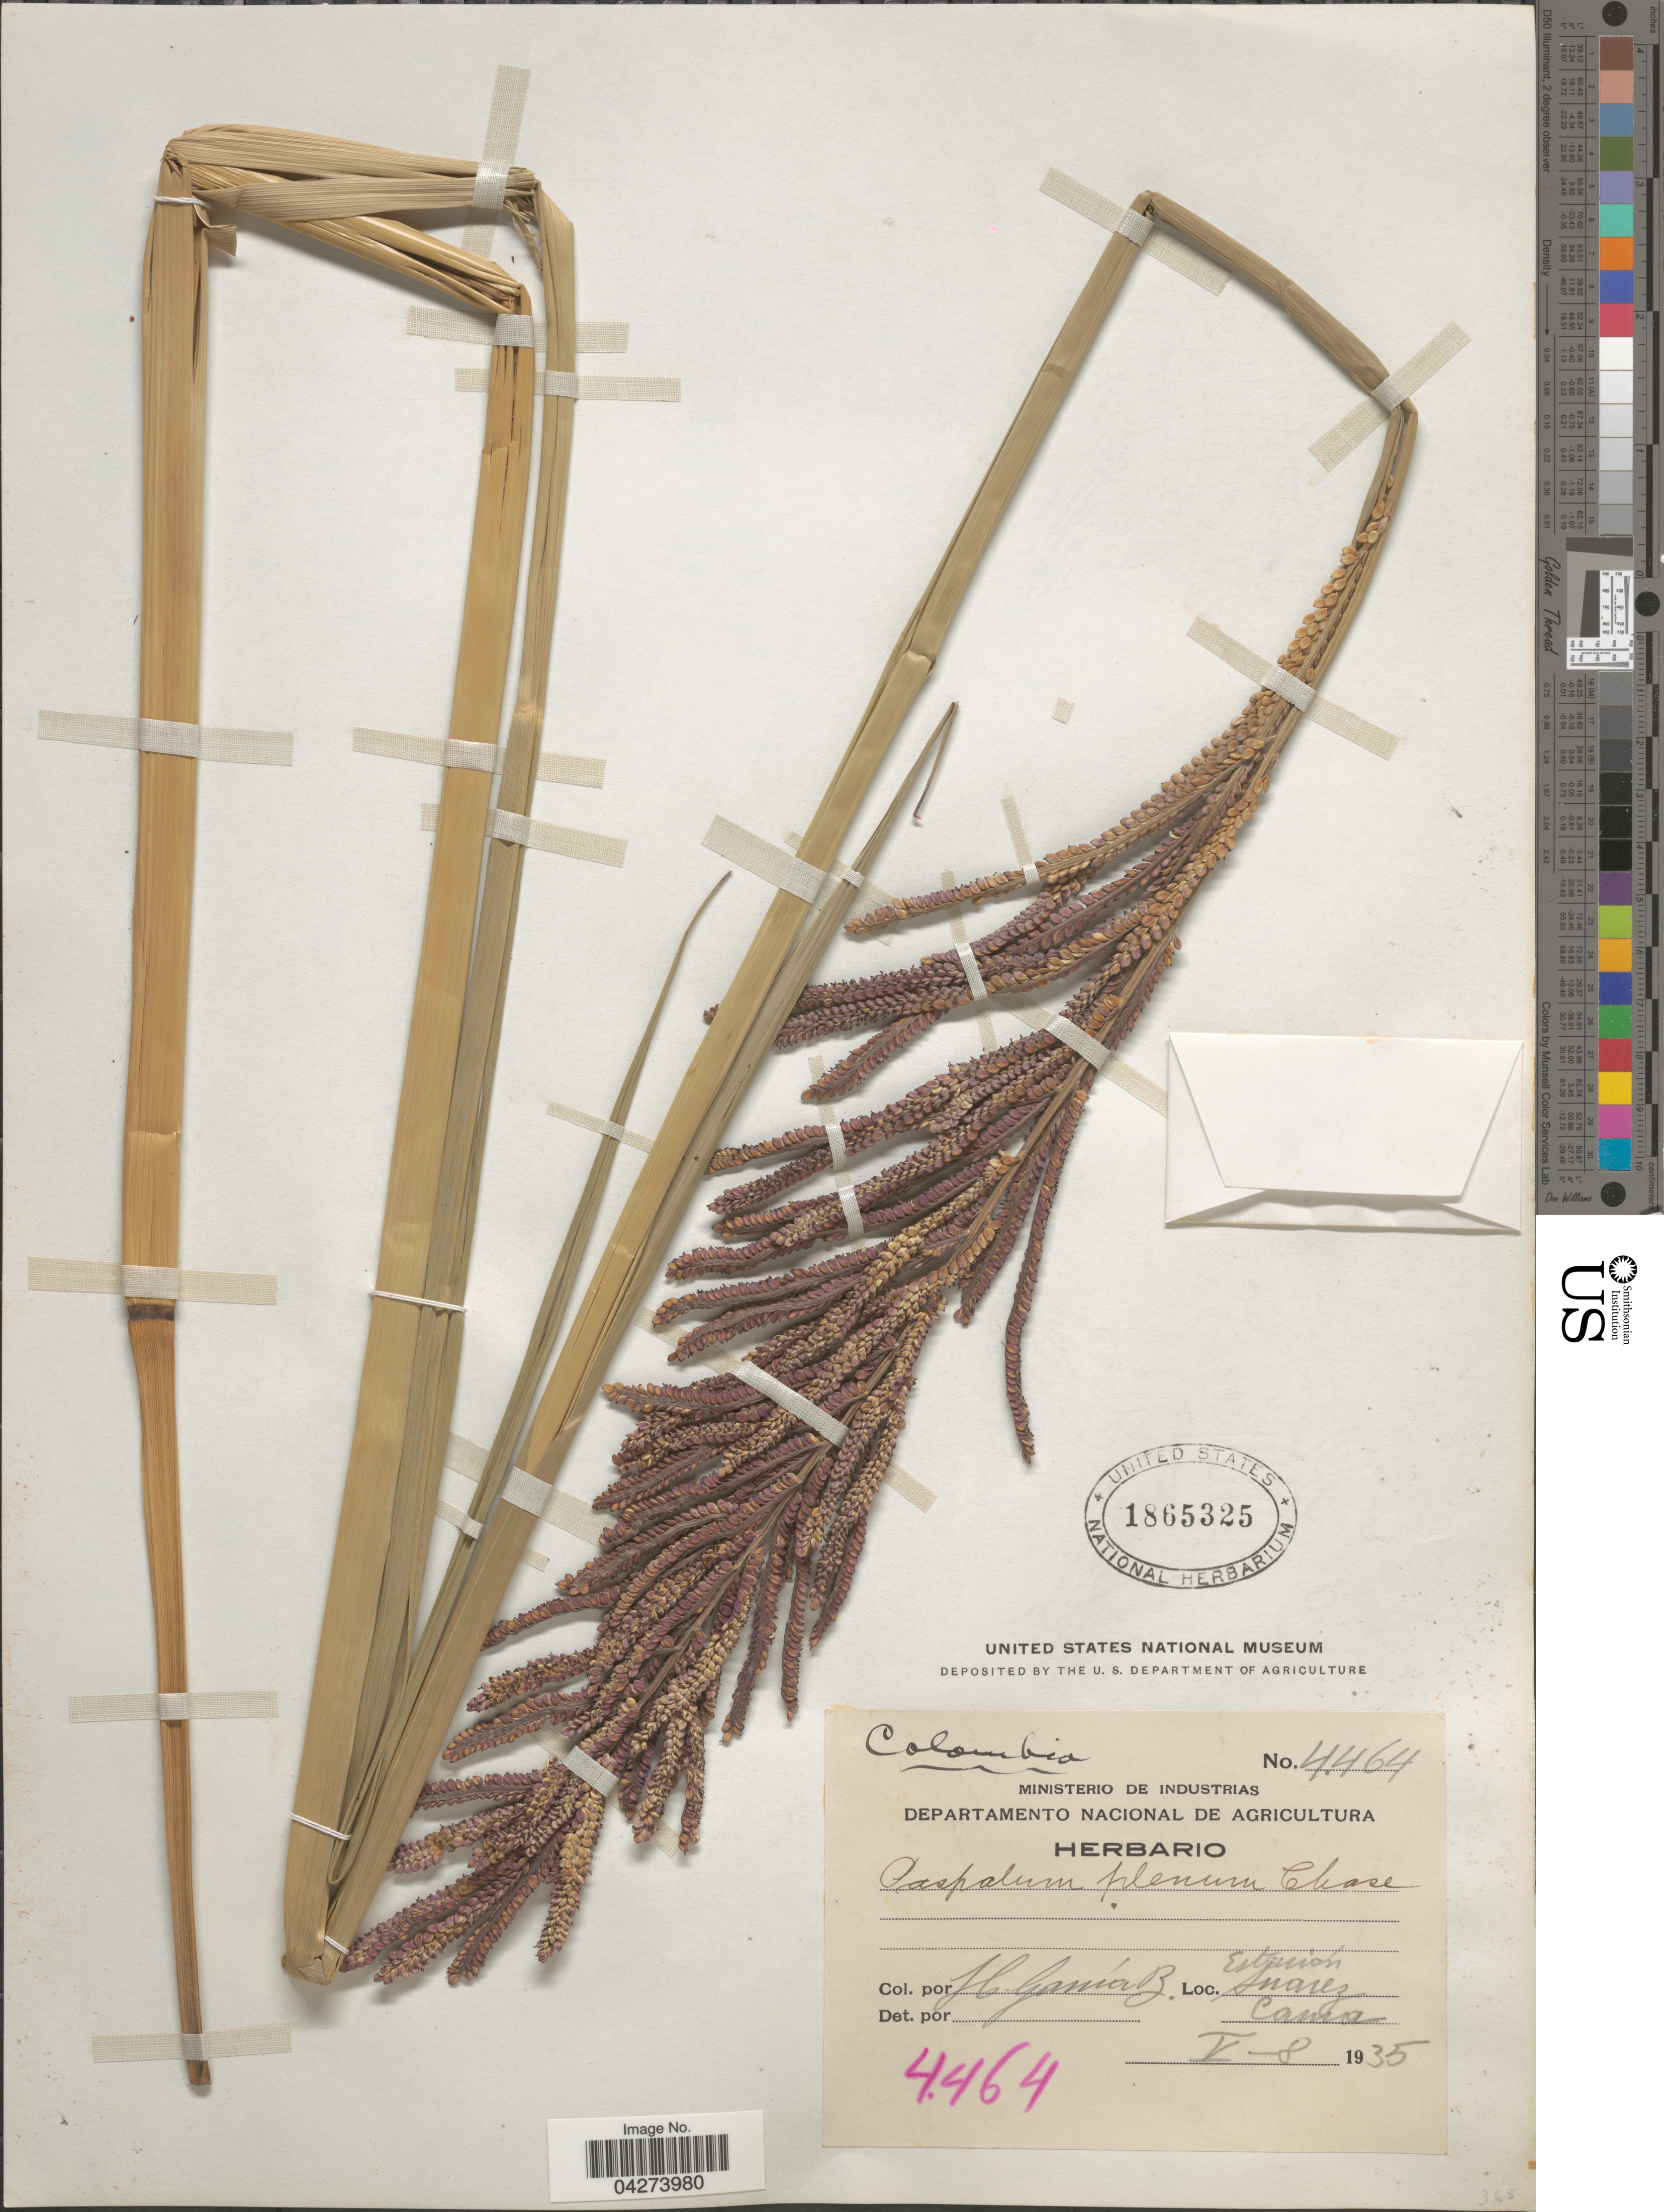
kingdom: Plantae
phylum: Tracheophyta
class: Liliopsida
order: Poales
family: Poaceae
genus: Paspalum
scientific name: Paspalum plenum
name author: Chase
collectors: H. Gama B.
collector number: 4464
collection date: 1935-05-08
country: Colombia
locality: Estancia Suarez. Cauca.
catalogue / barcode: US 1865325